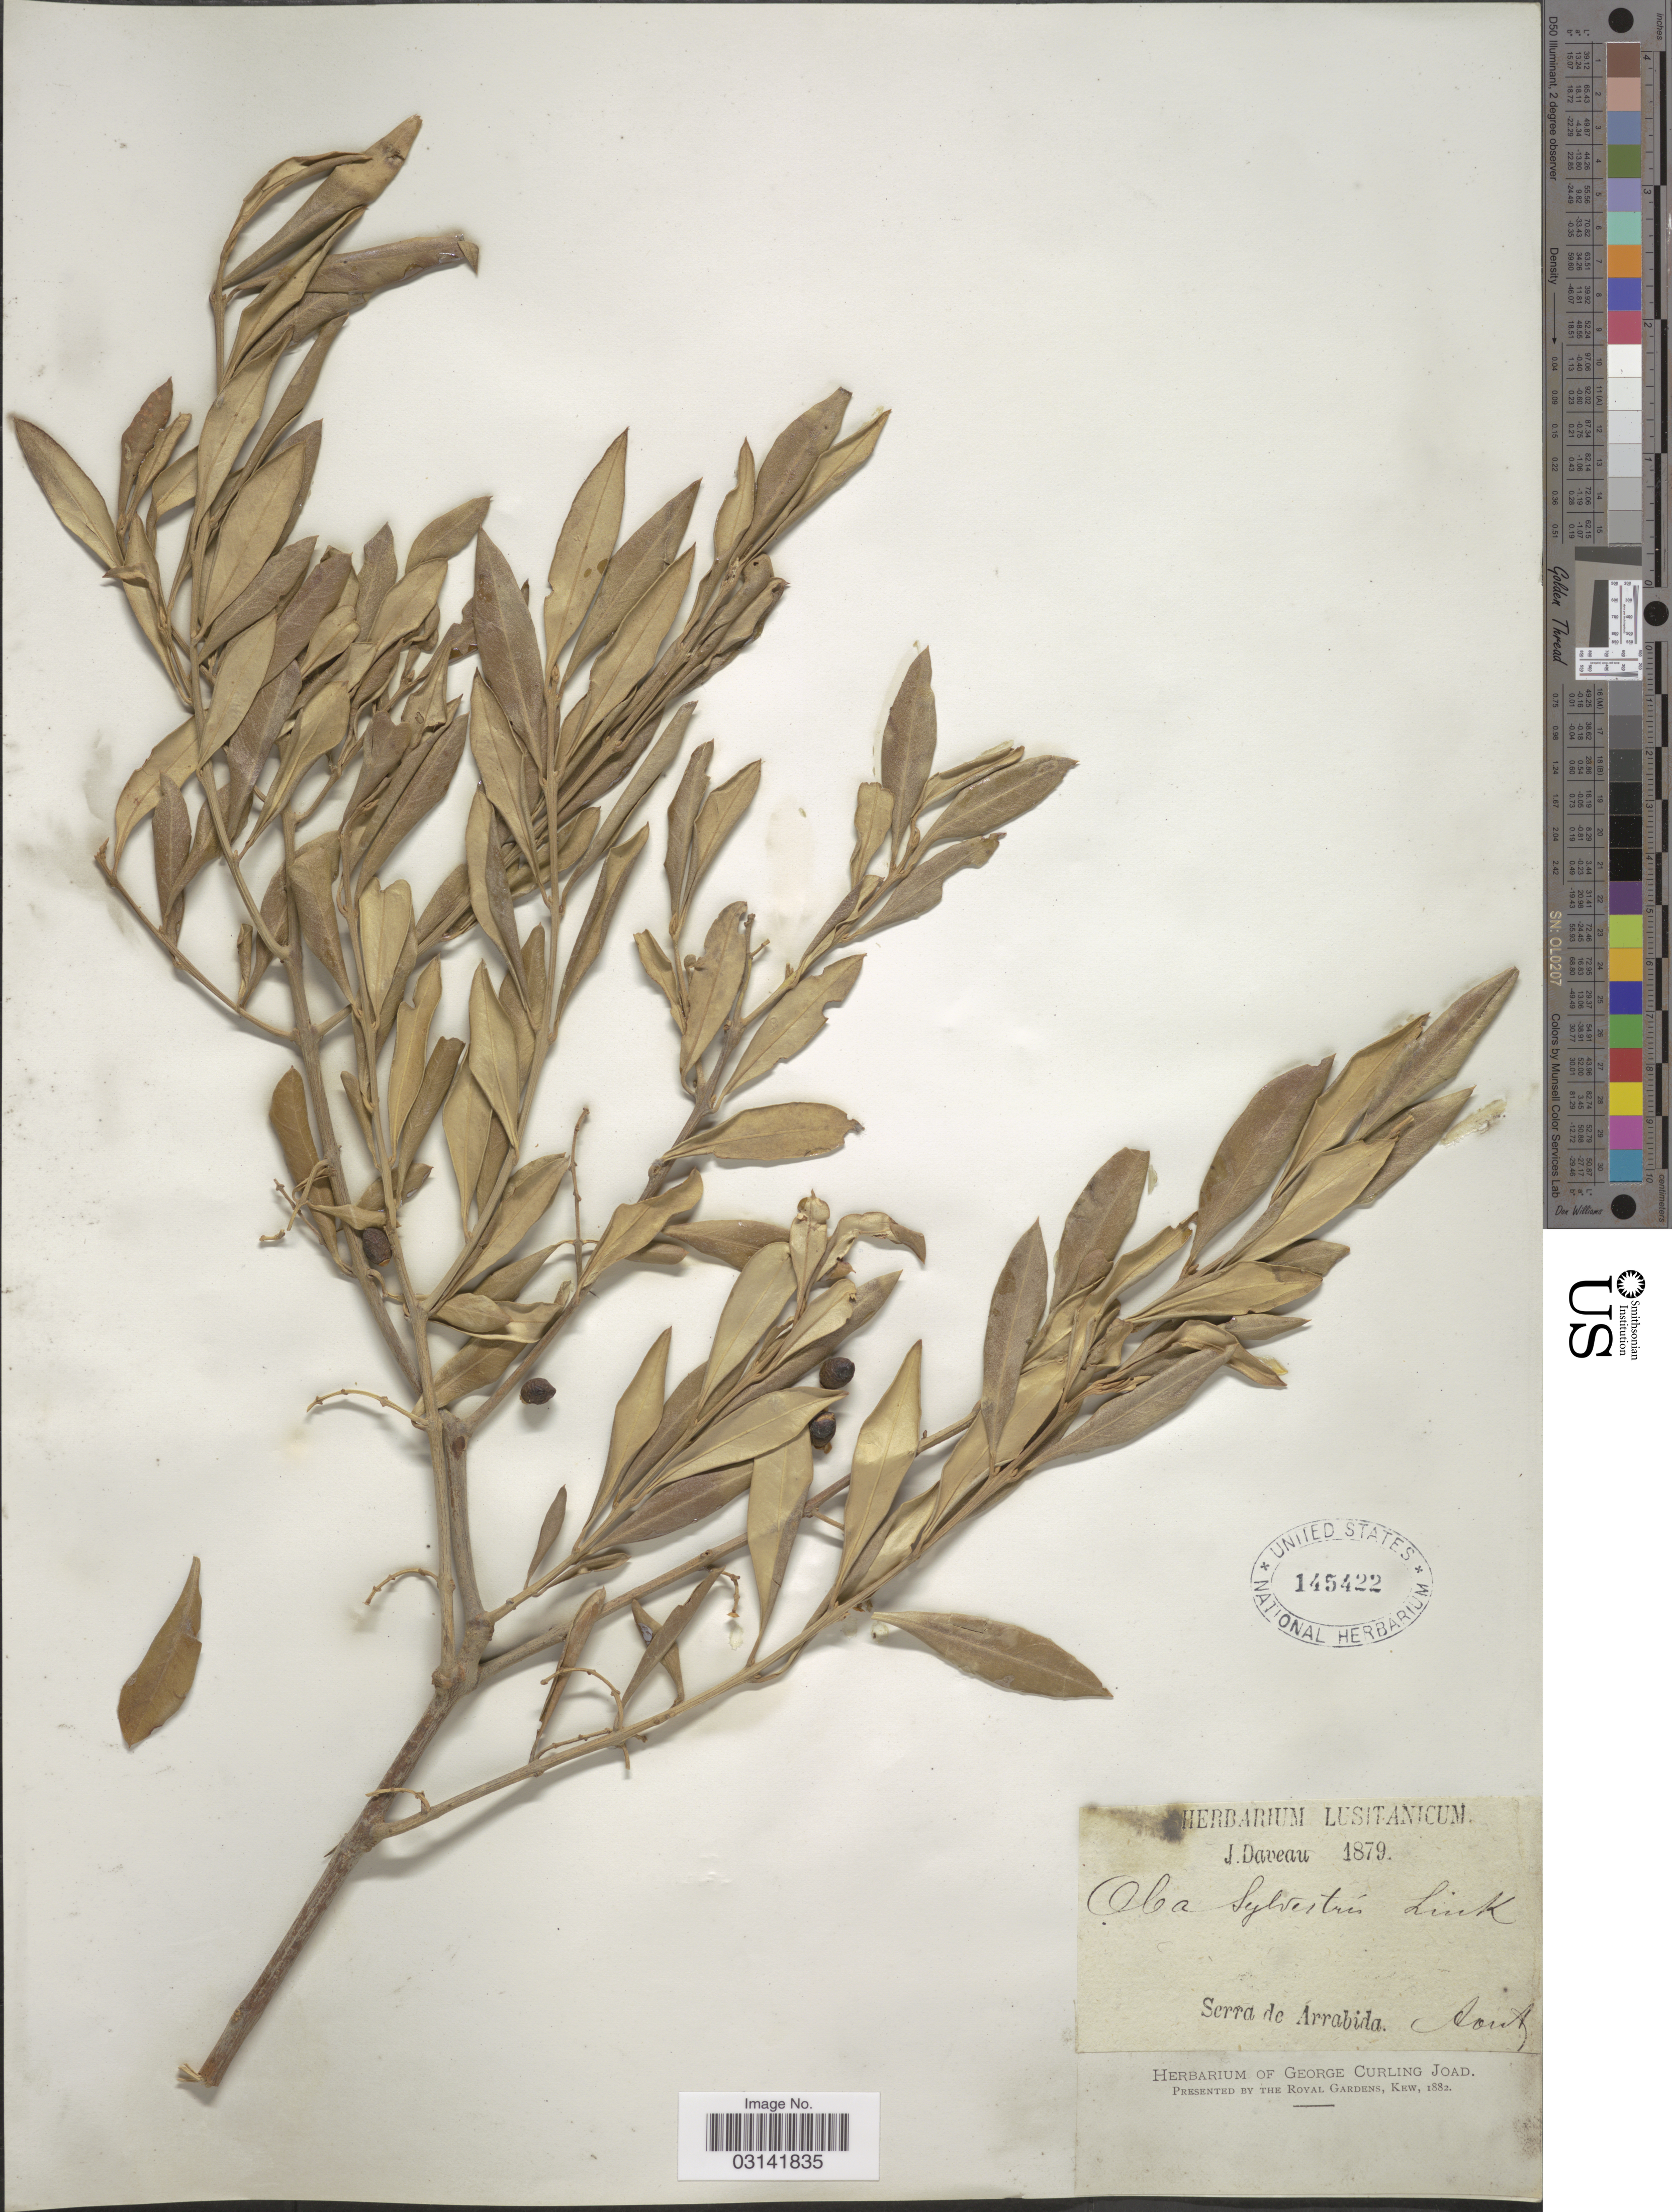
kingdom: Plantae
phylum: Tracheophyta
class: Magnoliopsida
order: Lamiales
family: Oleaceae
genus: Olea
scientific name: Olea sylvestris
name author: Mill.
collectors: J. Daveau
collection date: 1879-08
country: Portugal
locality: Lusitanicum, Serra de Arrabida.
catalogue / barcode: US 145422